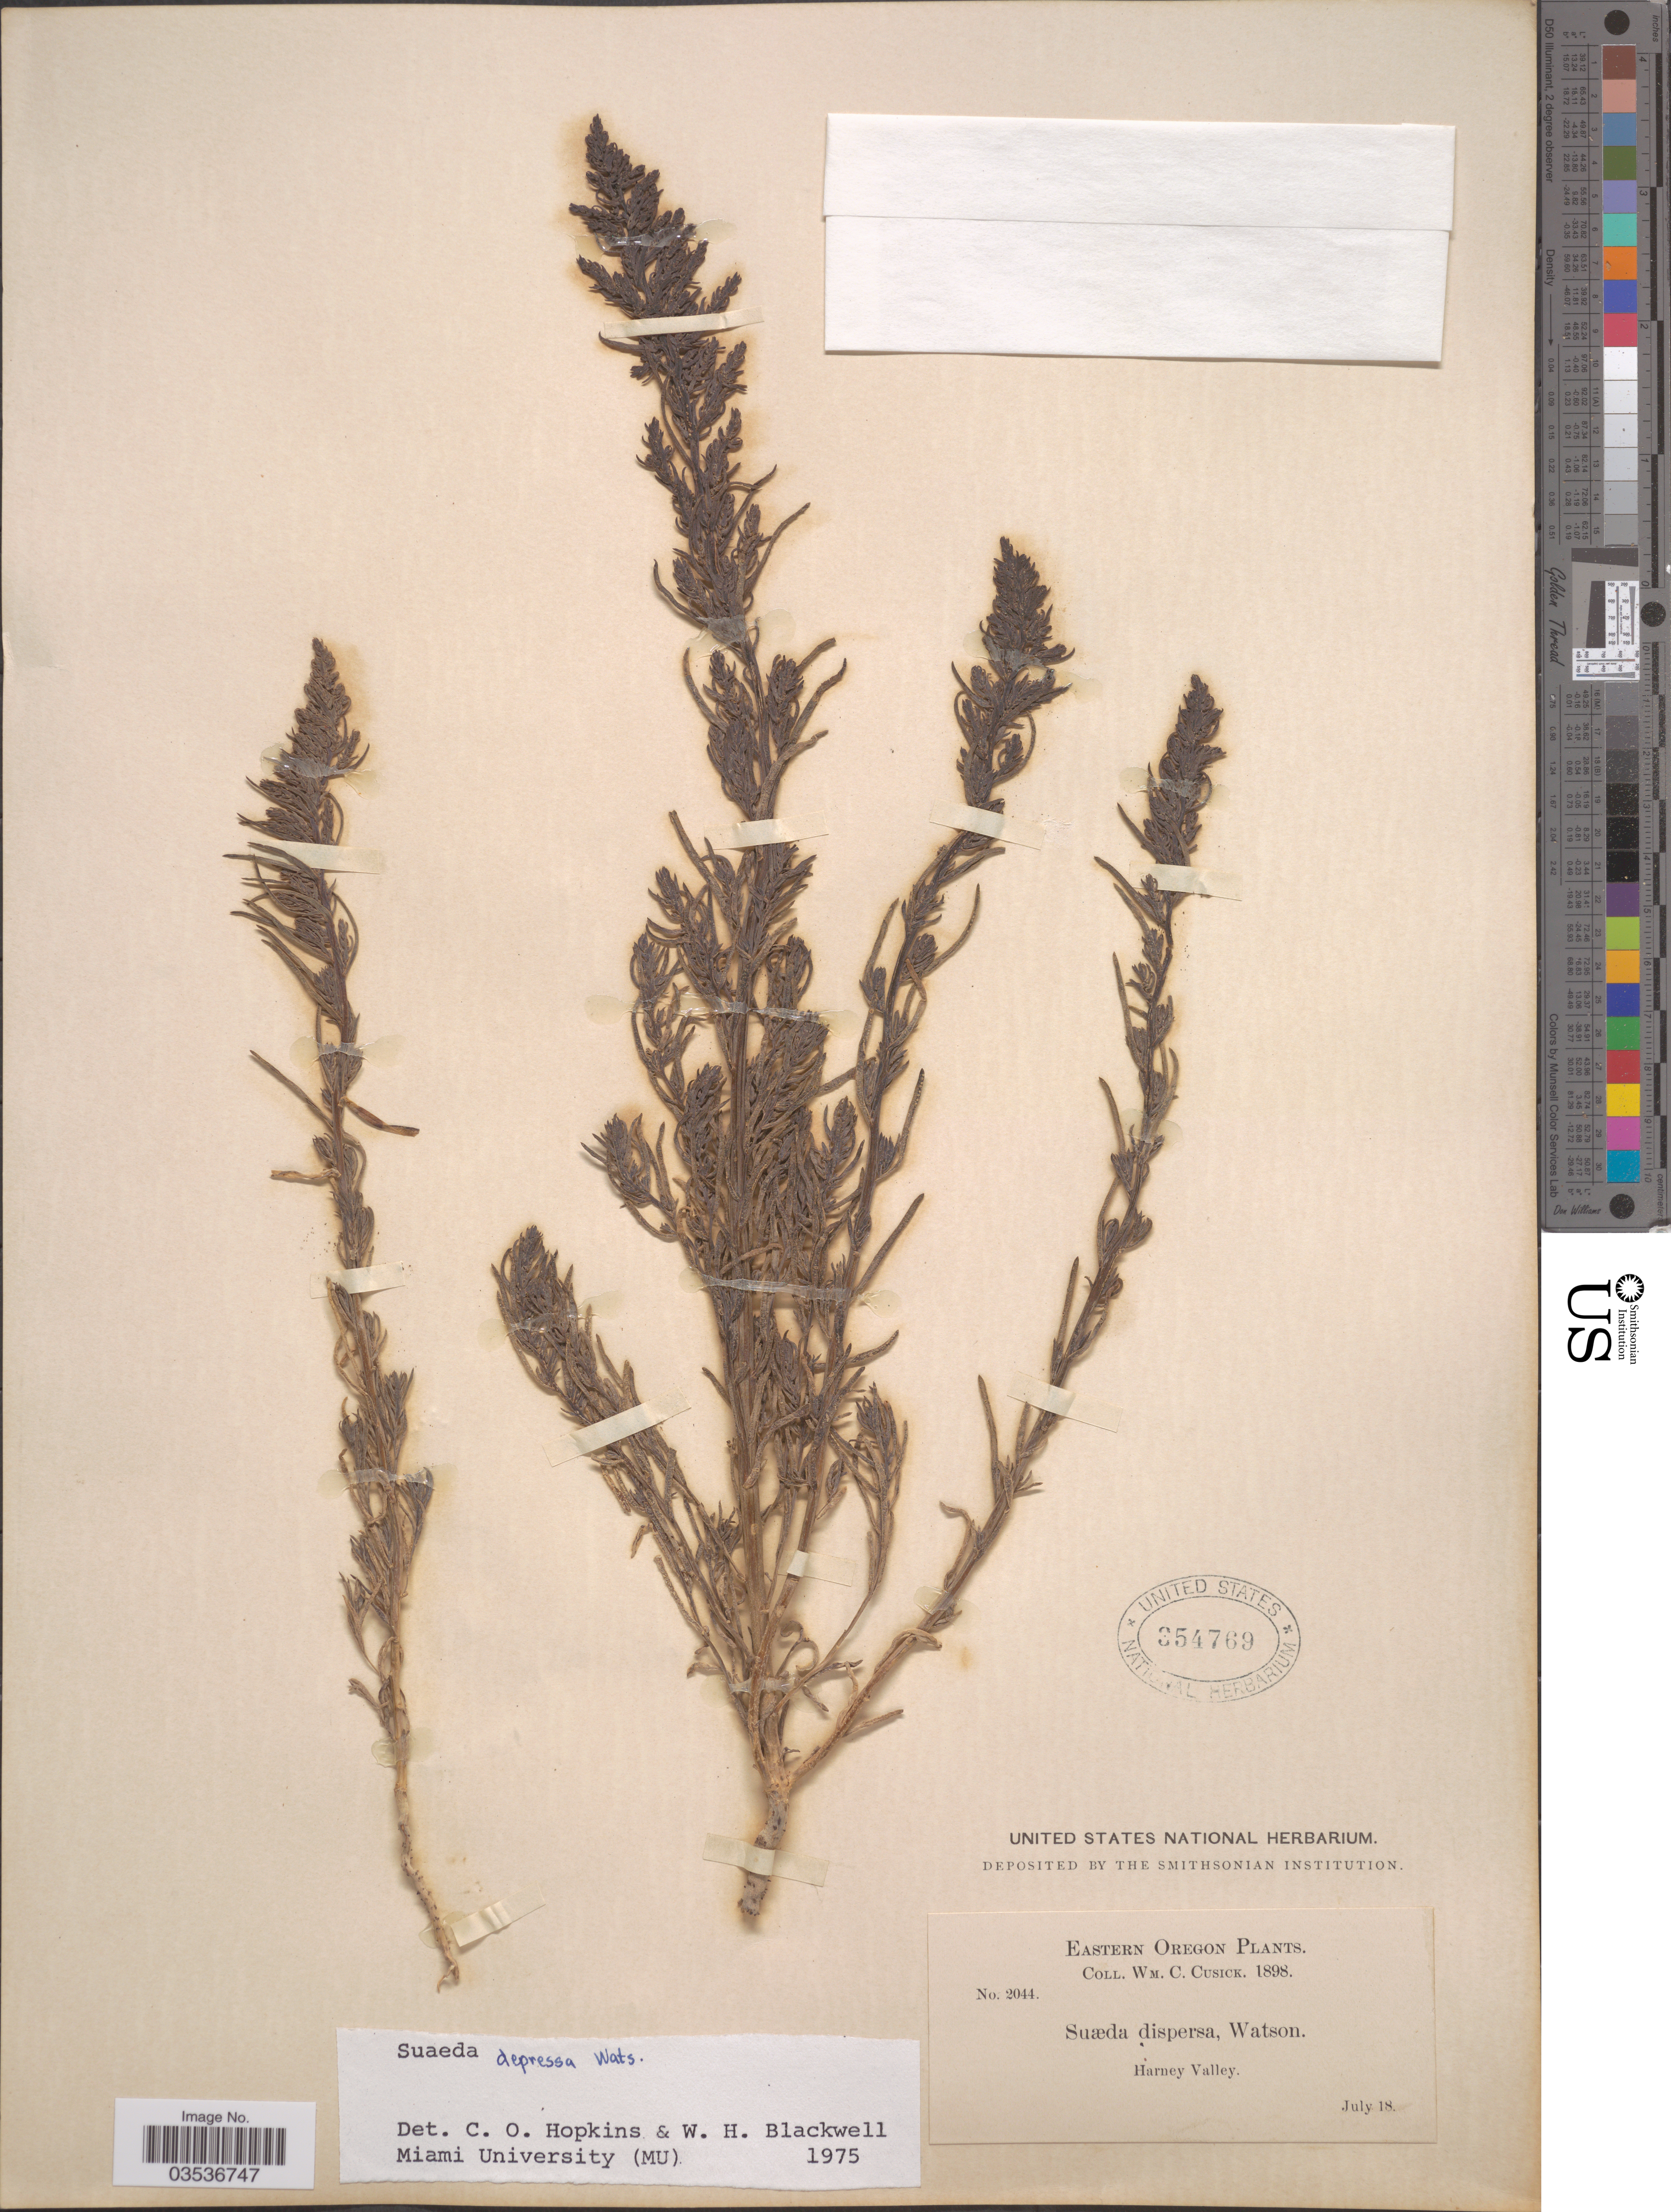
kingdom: Plantae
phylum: Tracheophyta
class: Magnoliopsida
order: Caryophyllales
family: Amaranthaceae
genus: Suaeda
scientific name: Suaeda depressa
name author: (Pursh) S. Watson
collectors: W. C. Cusick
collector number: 2044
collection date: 1898-07-18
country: United States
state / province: Oregon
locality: Eastern Oregon. Harney Valley.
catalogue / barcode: US 354769